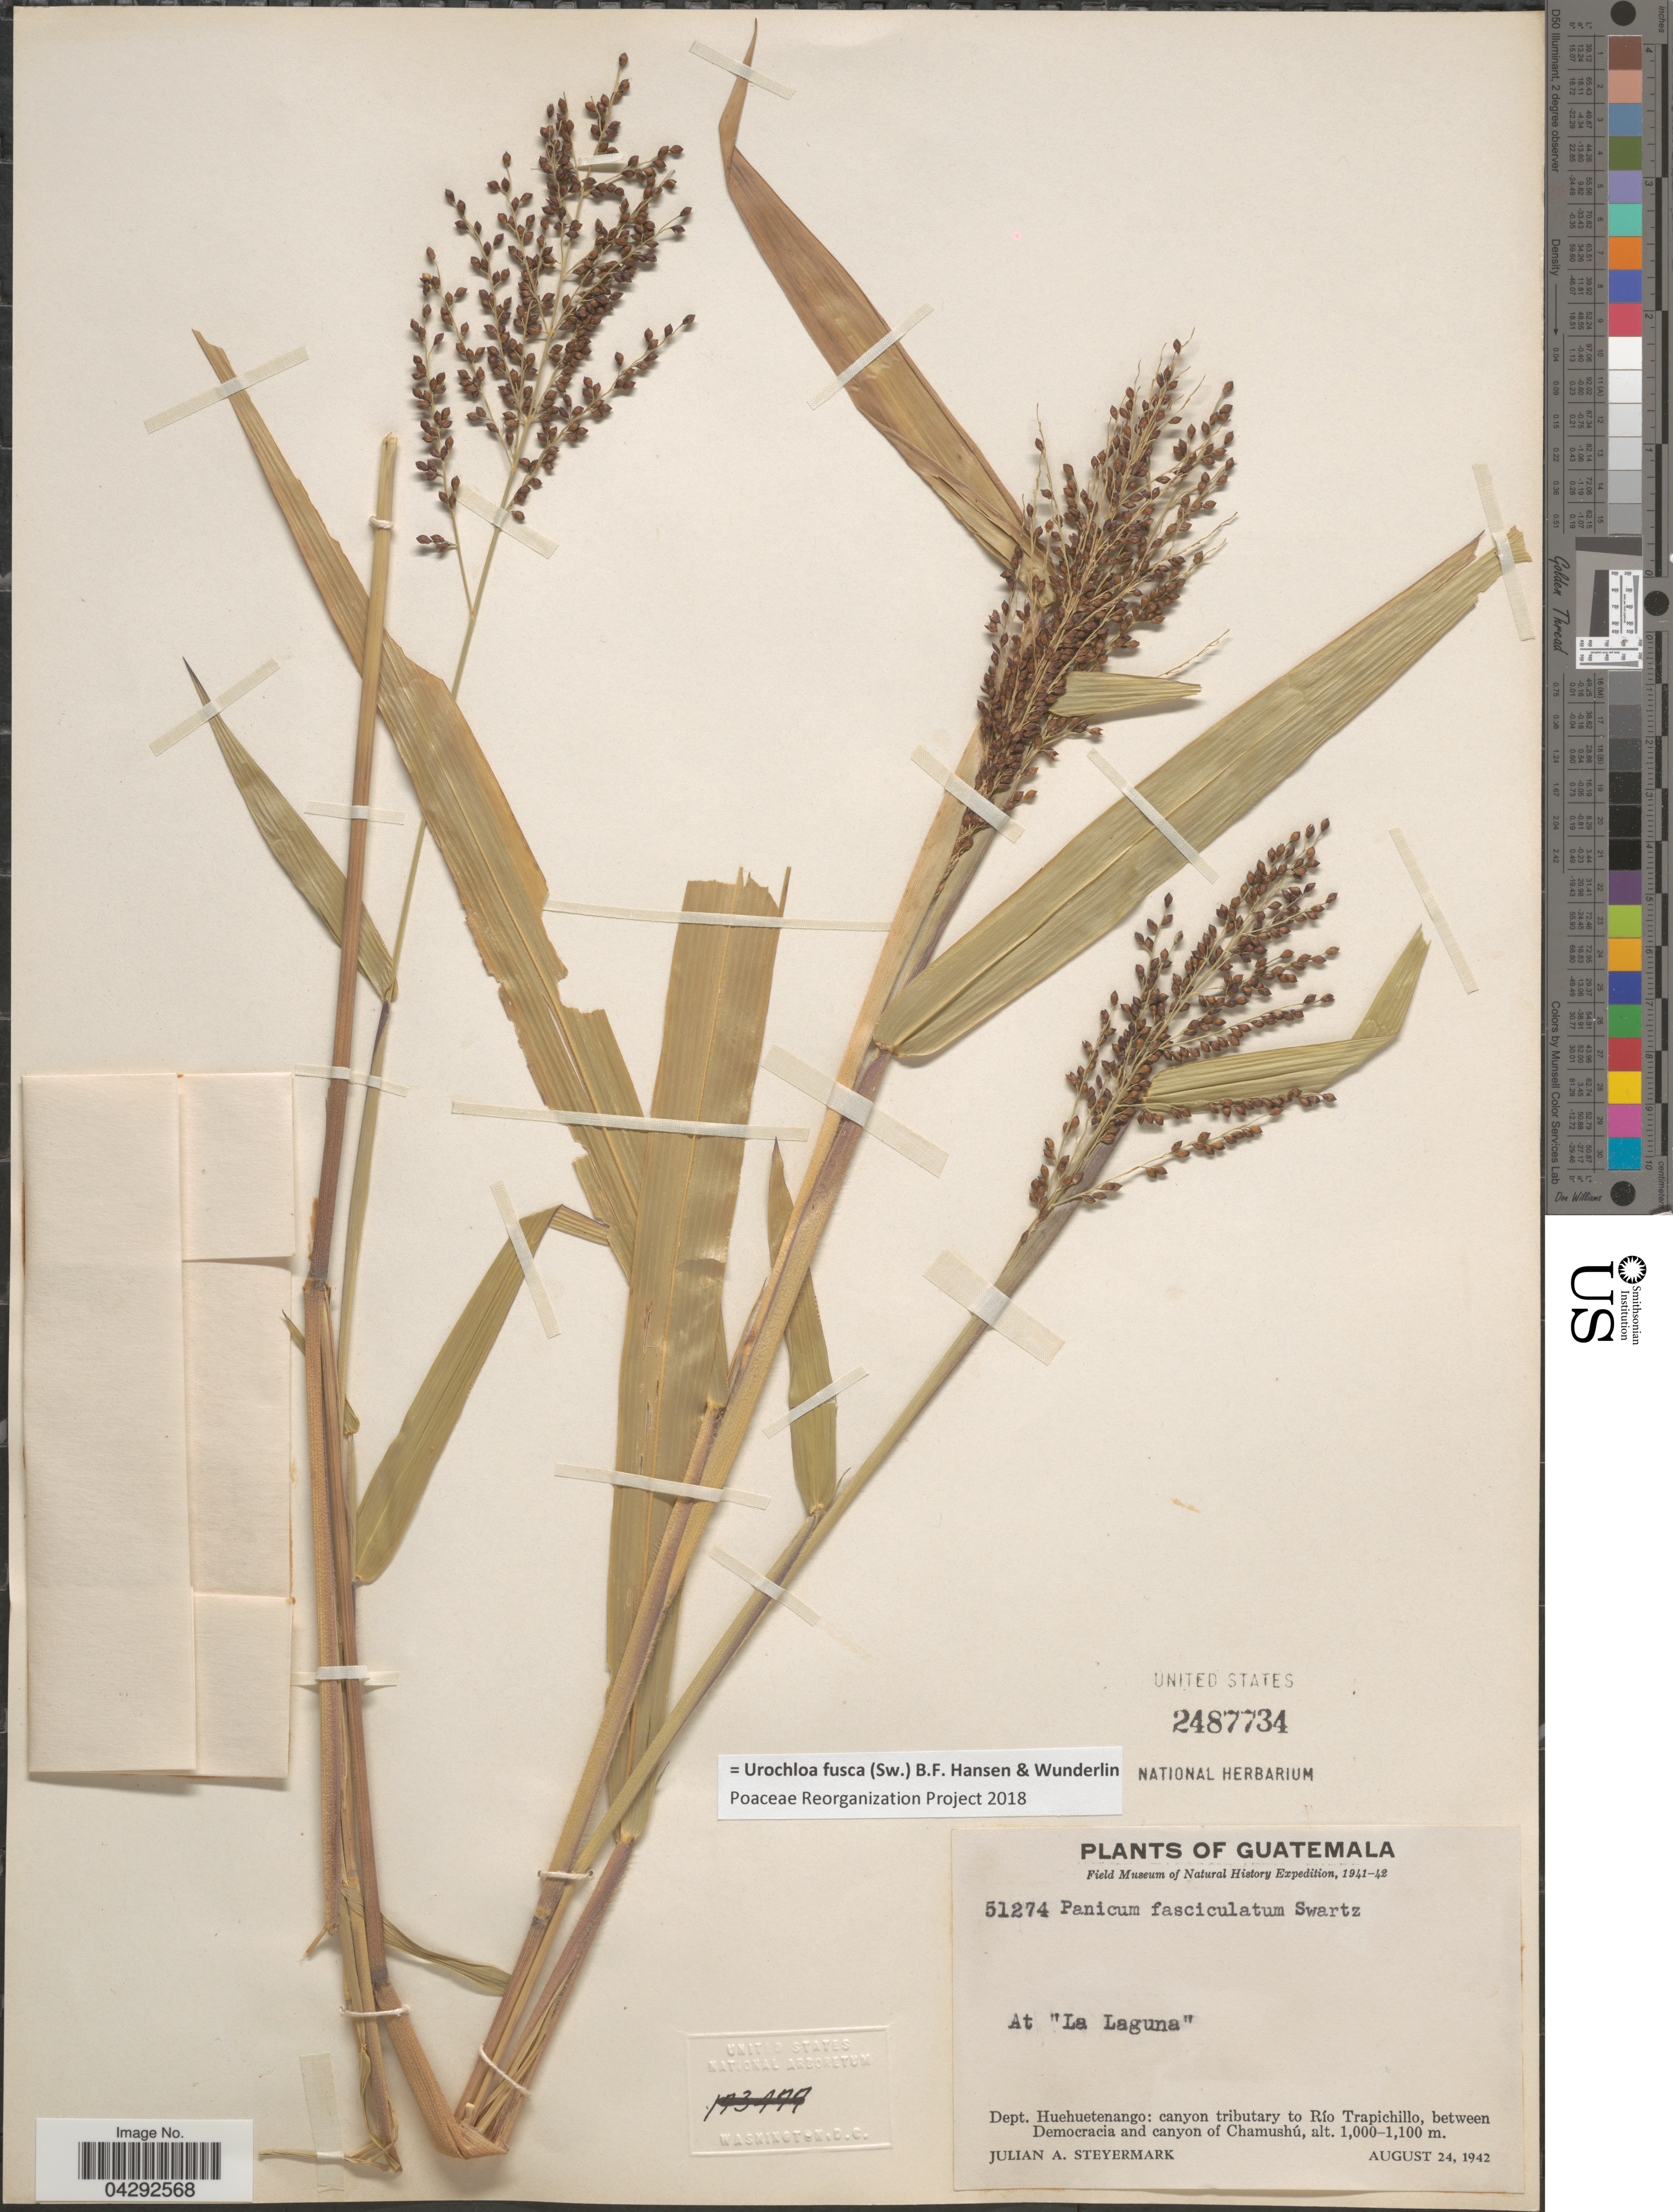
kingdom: Plantae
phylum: Tracheophyta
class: Liliopsida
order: Poales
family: Poaceae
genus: Urochloa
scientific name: Urochloa fusca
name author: (Sw.) B.F. Hansen & Wunderlin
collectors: J. Steyermark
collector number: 51274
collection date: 1942-08-24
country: Guatemala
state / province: Huehuetenango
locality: Field Museum of Natural History Expedition, 1941-42. At "La Laguna". Dept. Huehuetenango: canyon tributary to Río Trapichillo, between Democracia and canyon of Chamushú.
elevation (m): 1000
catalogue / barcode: US 2487734